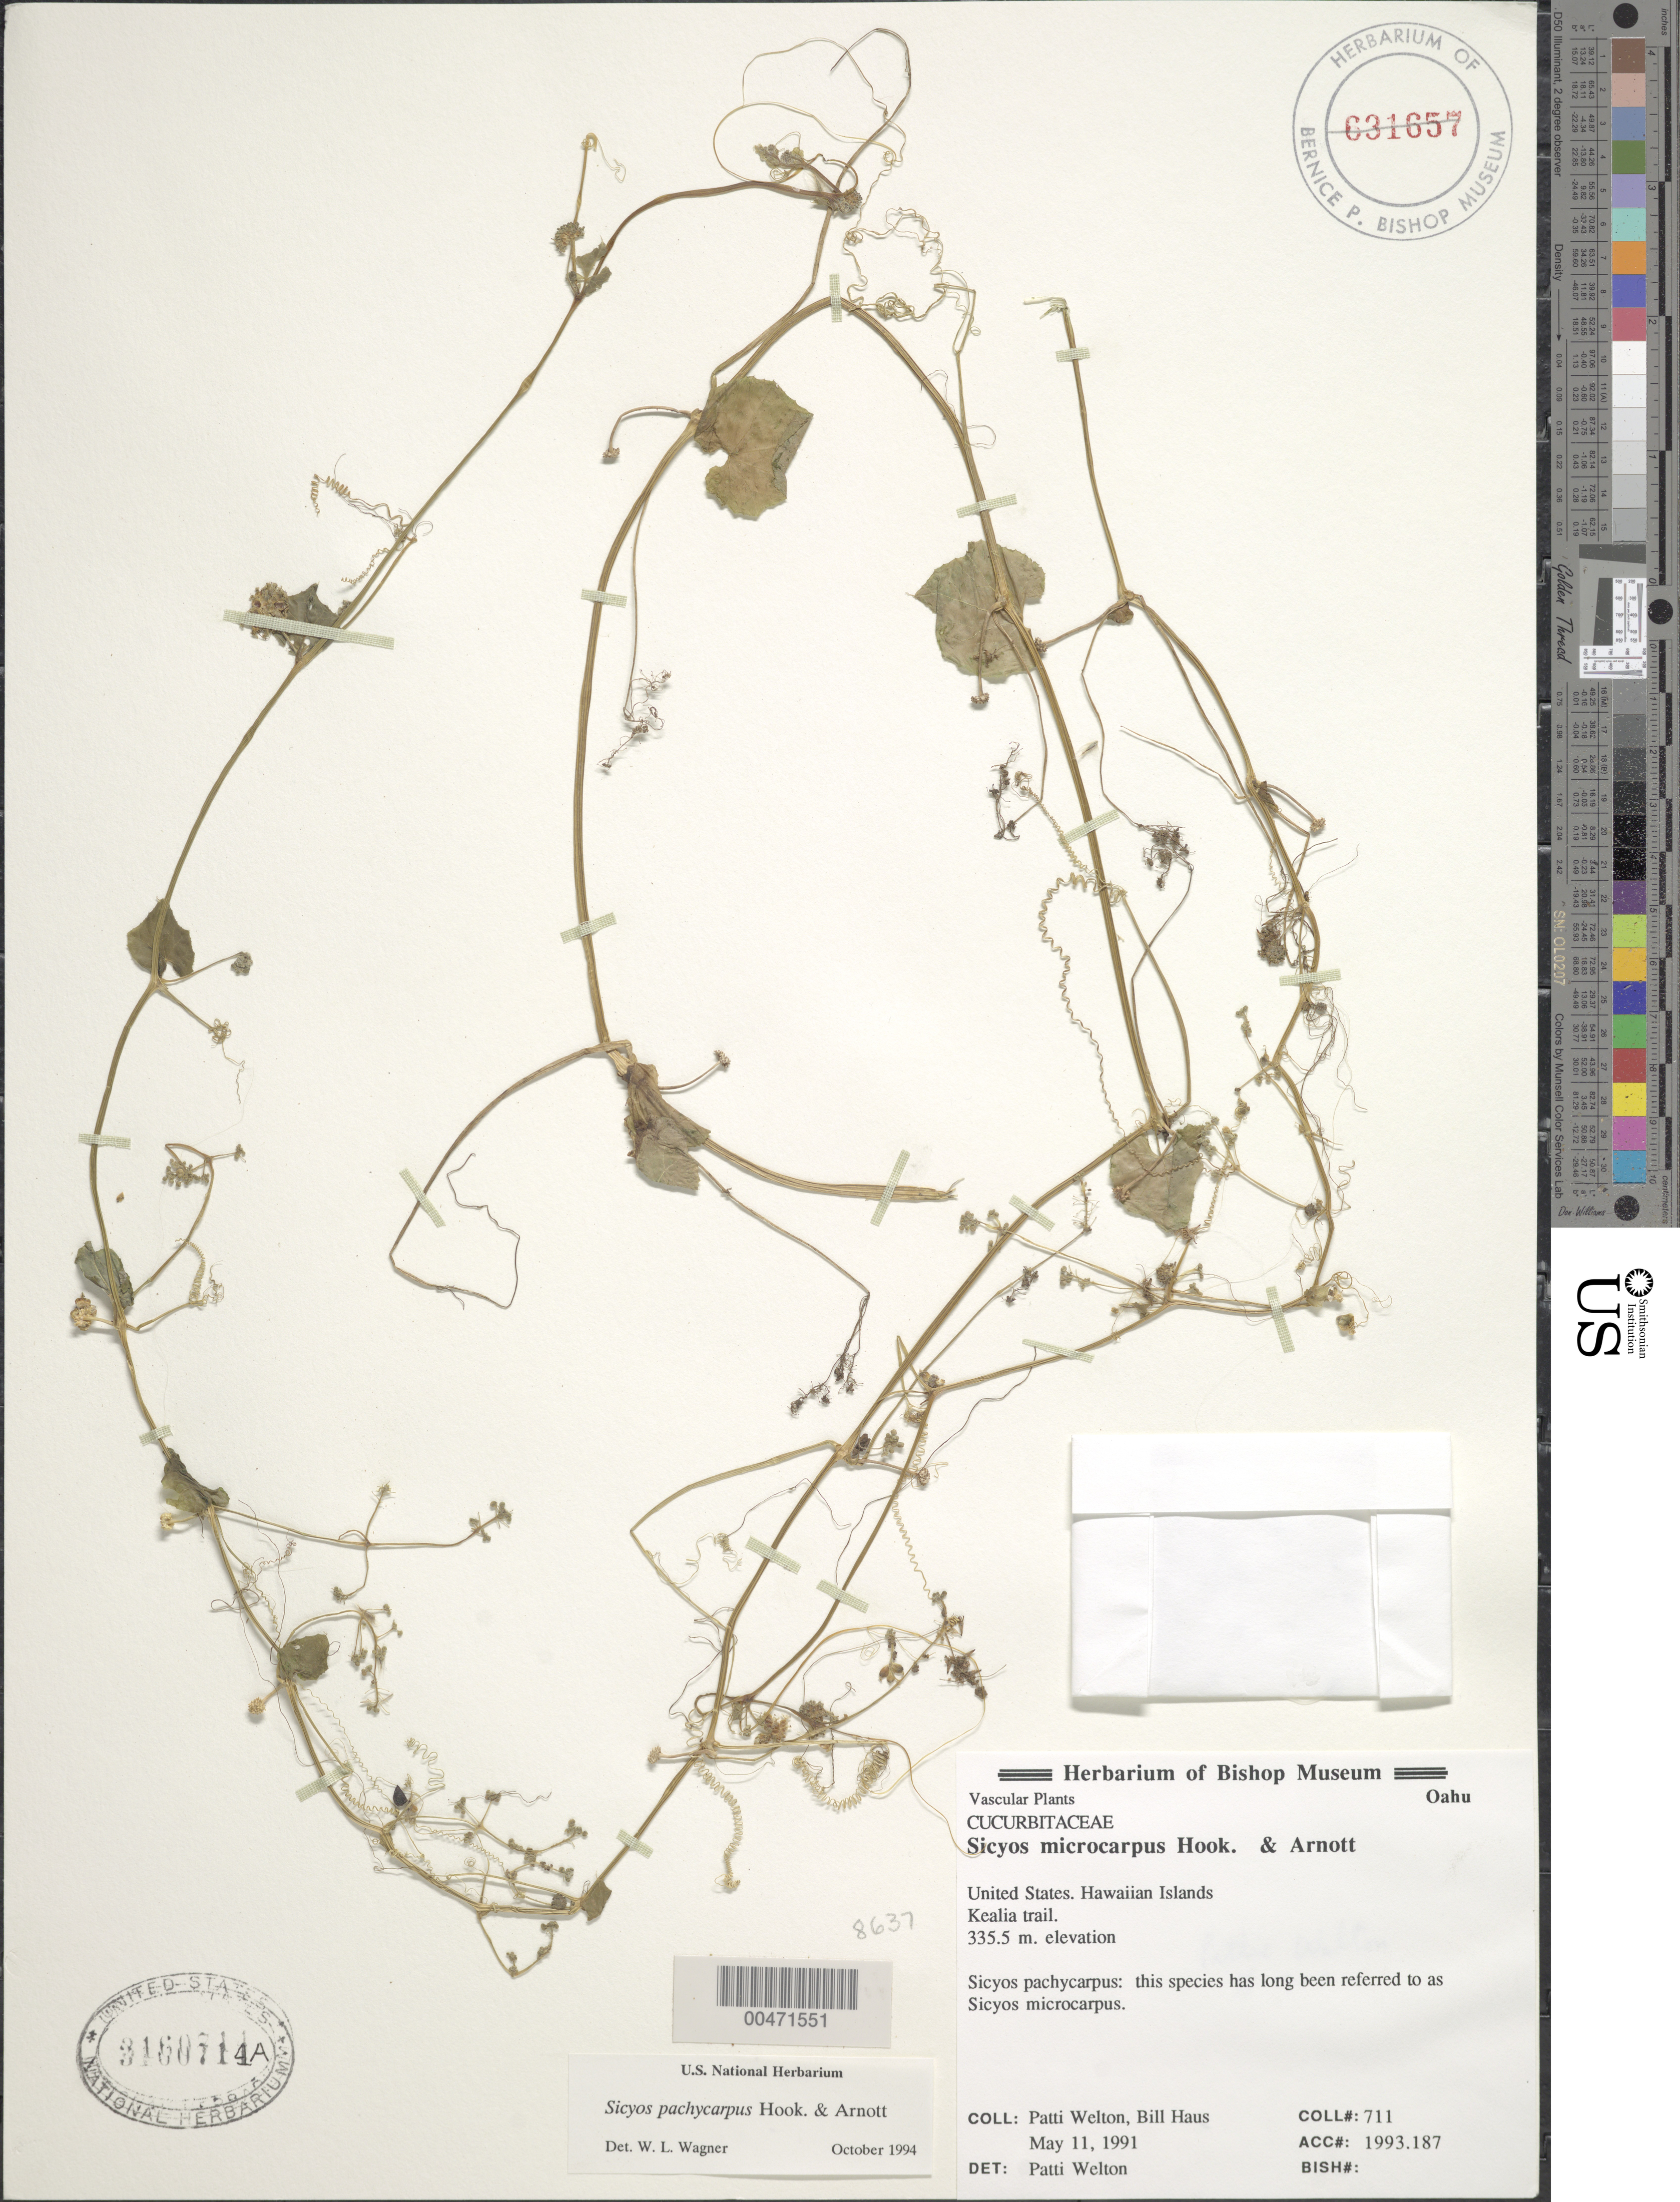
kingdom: Plantae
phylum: Tracheophyta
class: Magnoliopsida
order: Cucurbitales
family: Cucurbitaceae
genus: Sicyos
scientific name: Sicyos pachycarpus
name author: Hook. & Arn.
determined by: Wagner, W. L., (BOT), Smithsonian Institution - National Museum of Natural History (UNITED STATES)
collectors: P. Welton & B. Haus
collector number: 711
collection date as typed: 11 May 1991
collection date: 1991-05-11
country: United States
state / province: Hawaii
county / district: Honolulu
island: Oahu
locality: Kealia Trail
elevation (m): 336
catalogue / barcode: US 3160714